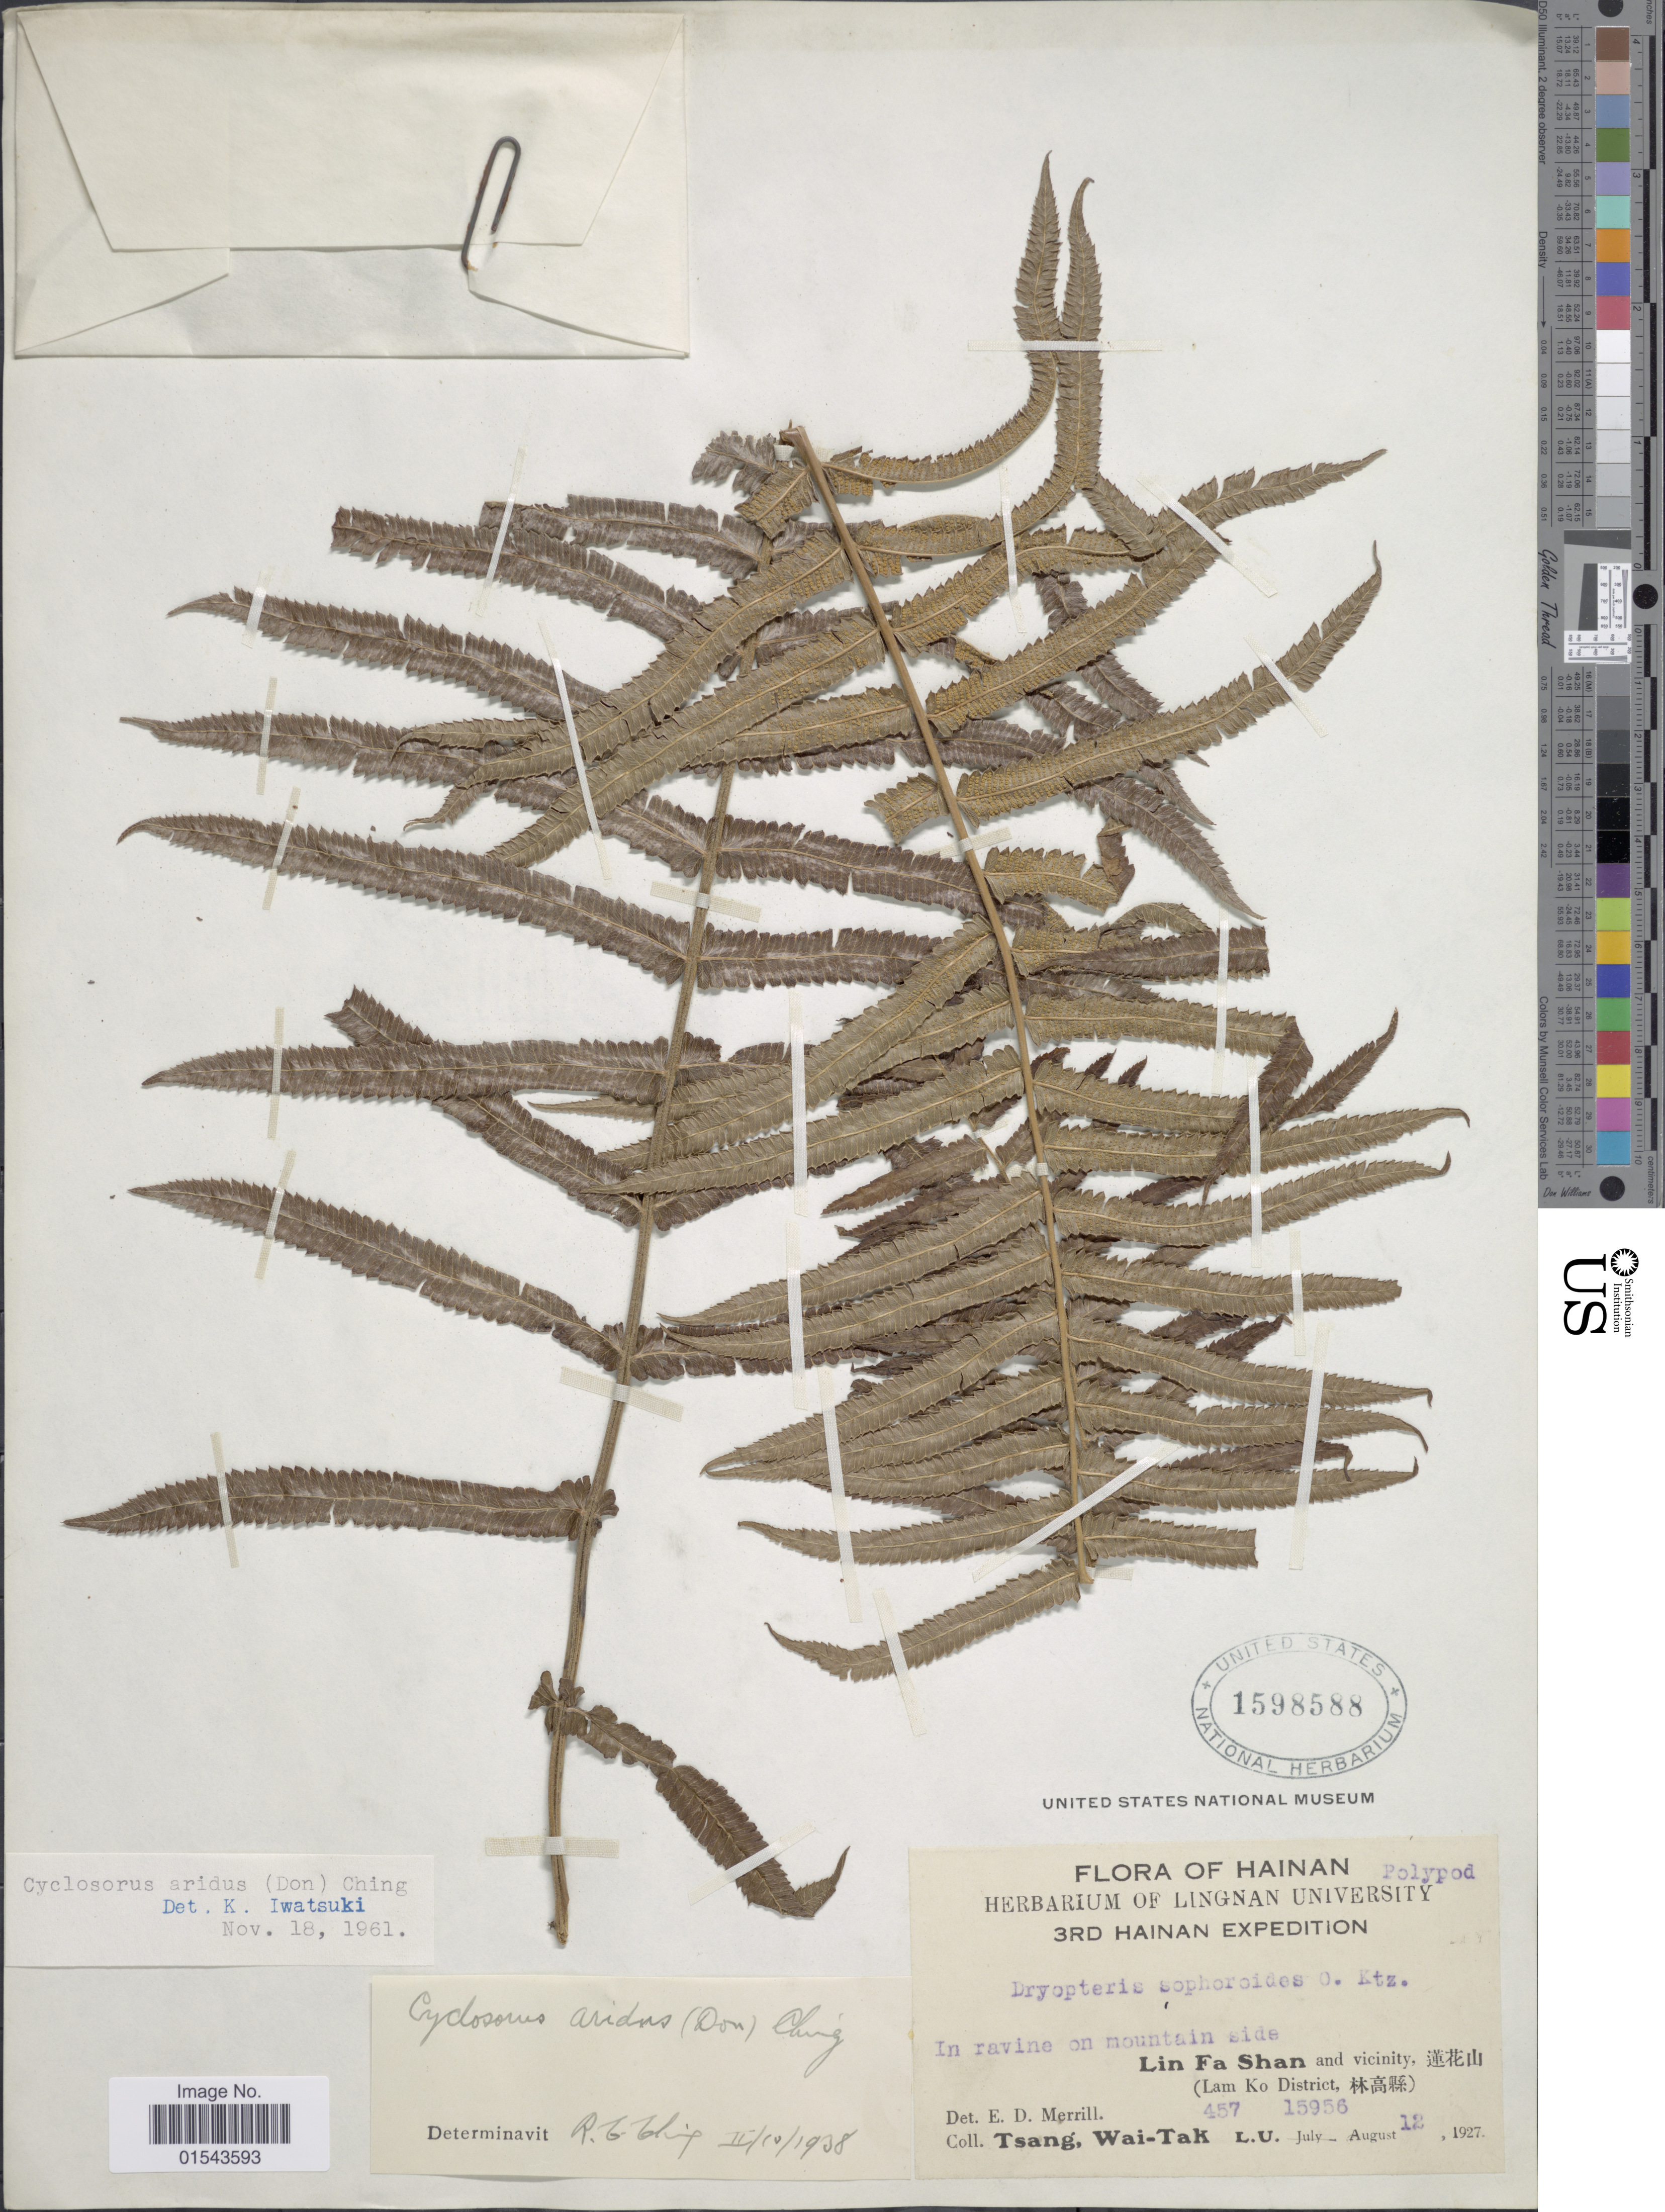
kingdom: Plantae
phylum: Tracheophyta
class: Polypodiopsida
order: Polypodiales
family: Thelypteridaceae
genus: Christella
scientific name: Christella arida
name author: (D. Don) Holttum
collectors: W. T. Tsang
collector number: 457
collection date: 1927-08-12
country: China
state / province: Hainan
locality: Lin Fa Shan and Vicinity (Lam Ko District)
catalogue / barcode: US 1598588